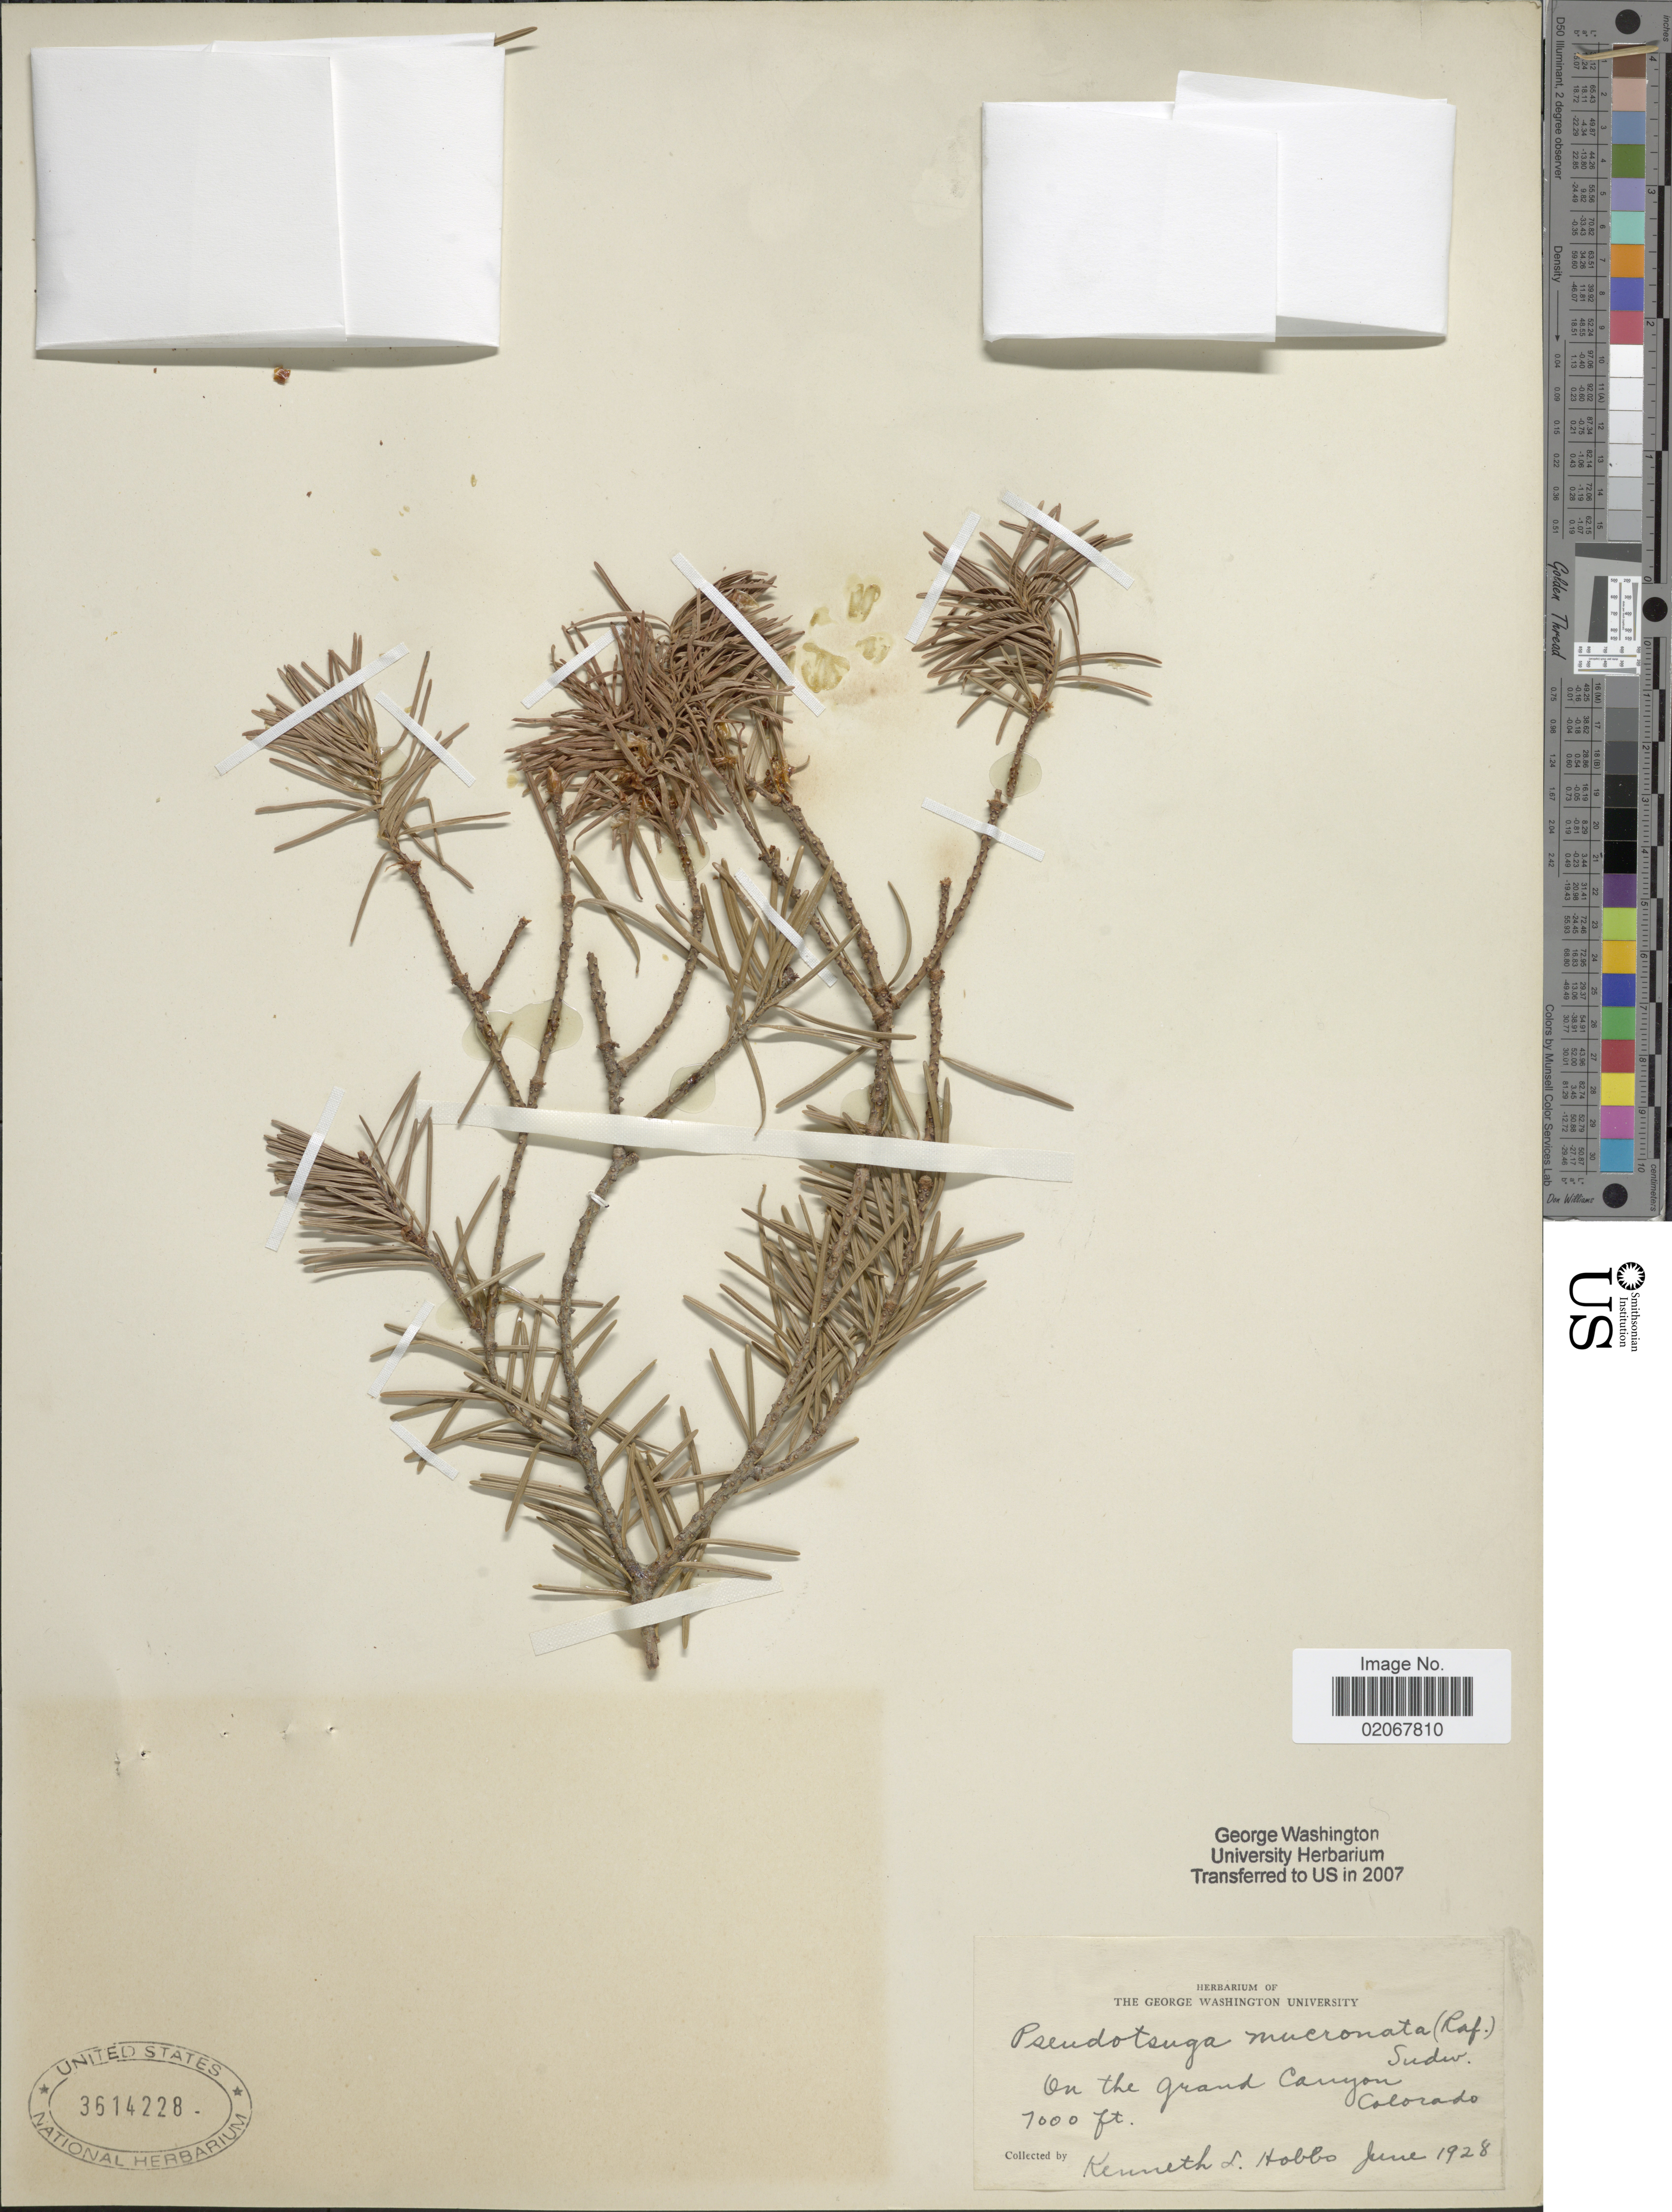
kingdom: Plantae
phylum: Tracheophyta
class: Pinopsida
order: Pinales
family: Pinaceae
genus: Pseudotsuga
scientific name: Pseudotsuga mucronata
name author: (Raf.) Sudw.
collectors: K. Hobbs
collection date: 1928-06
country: United States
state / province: Colorado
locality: On the Grand Canyon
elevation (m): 2134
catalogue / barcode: US 3614228